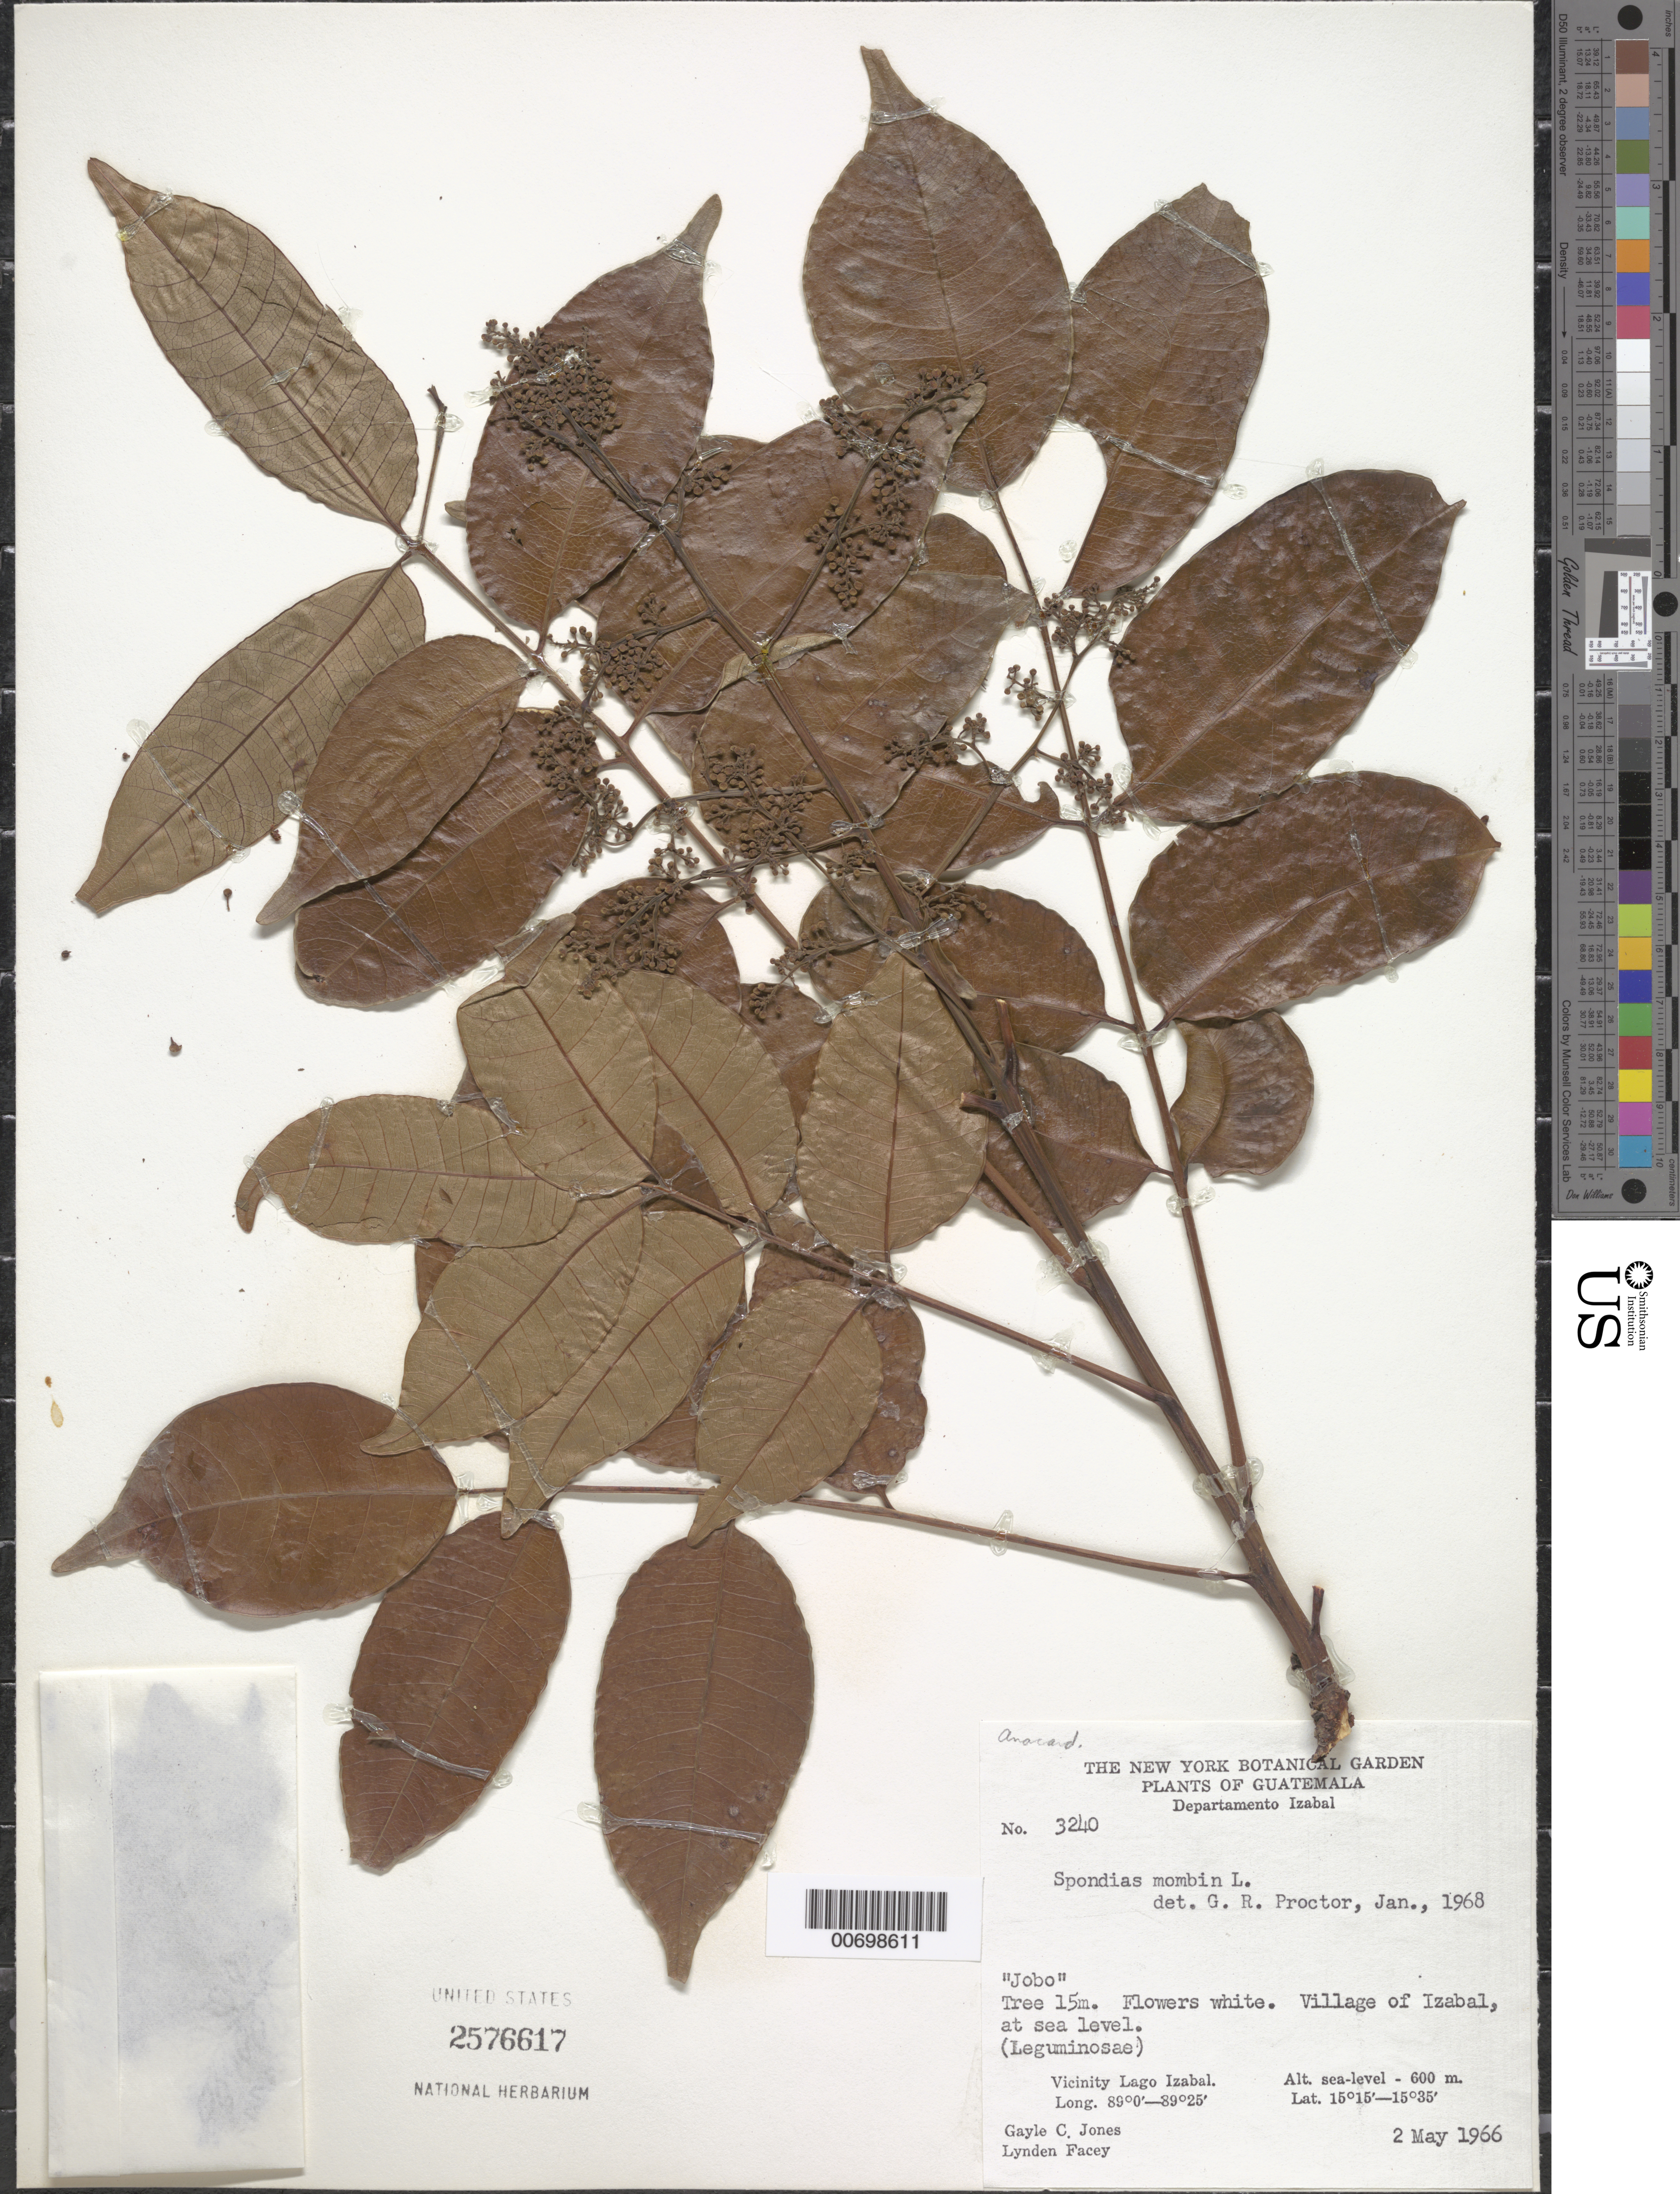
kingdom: Plantae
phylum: Tracheophyta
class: Magnoliopsida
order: Sapindales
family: Anacardiaceae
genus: Spondias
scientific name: Spondias mombin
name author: L.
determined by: Mitchell, John D.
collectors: G. C. Jones & L. Facey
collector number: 3240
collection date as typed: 02 May 1966 or 05 Feb 1966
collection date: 1966-02-05 or 1966-05-02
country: Guatemala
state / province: Izabal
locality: Viciniti Lago de Izabal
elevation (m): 0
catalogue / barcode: US 2576617